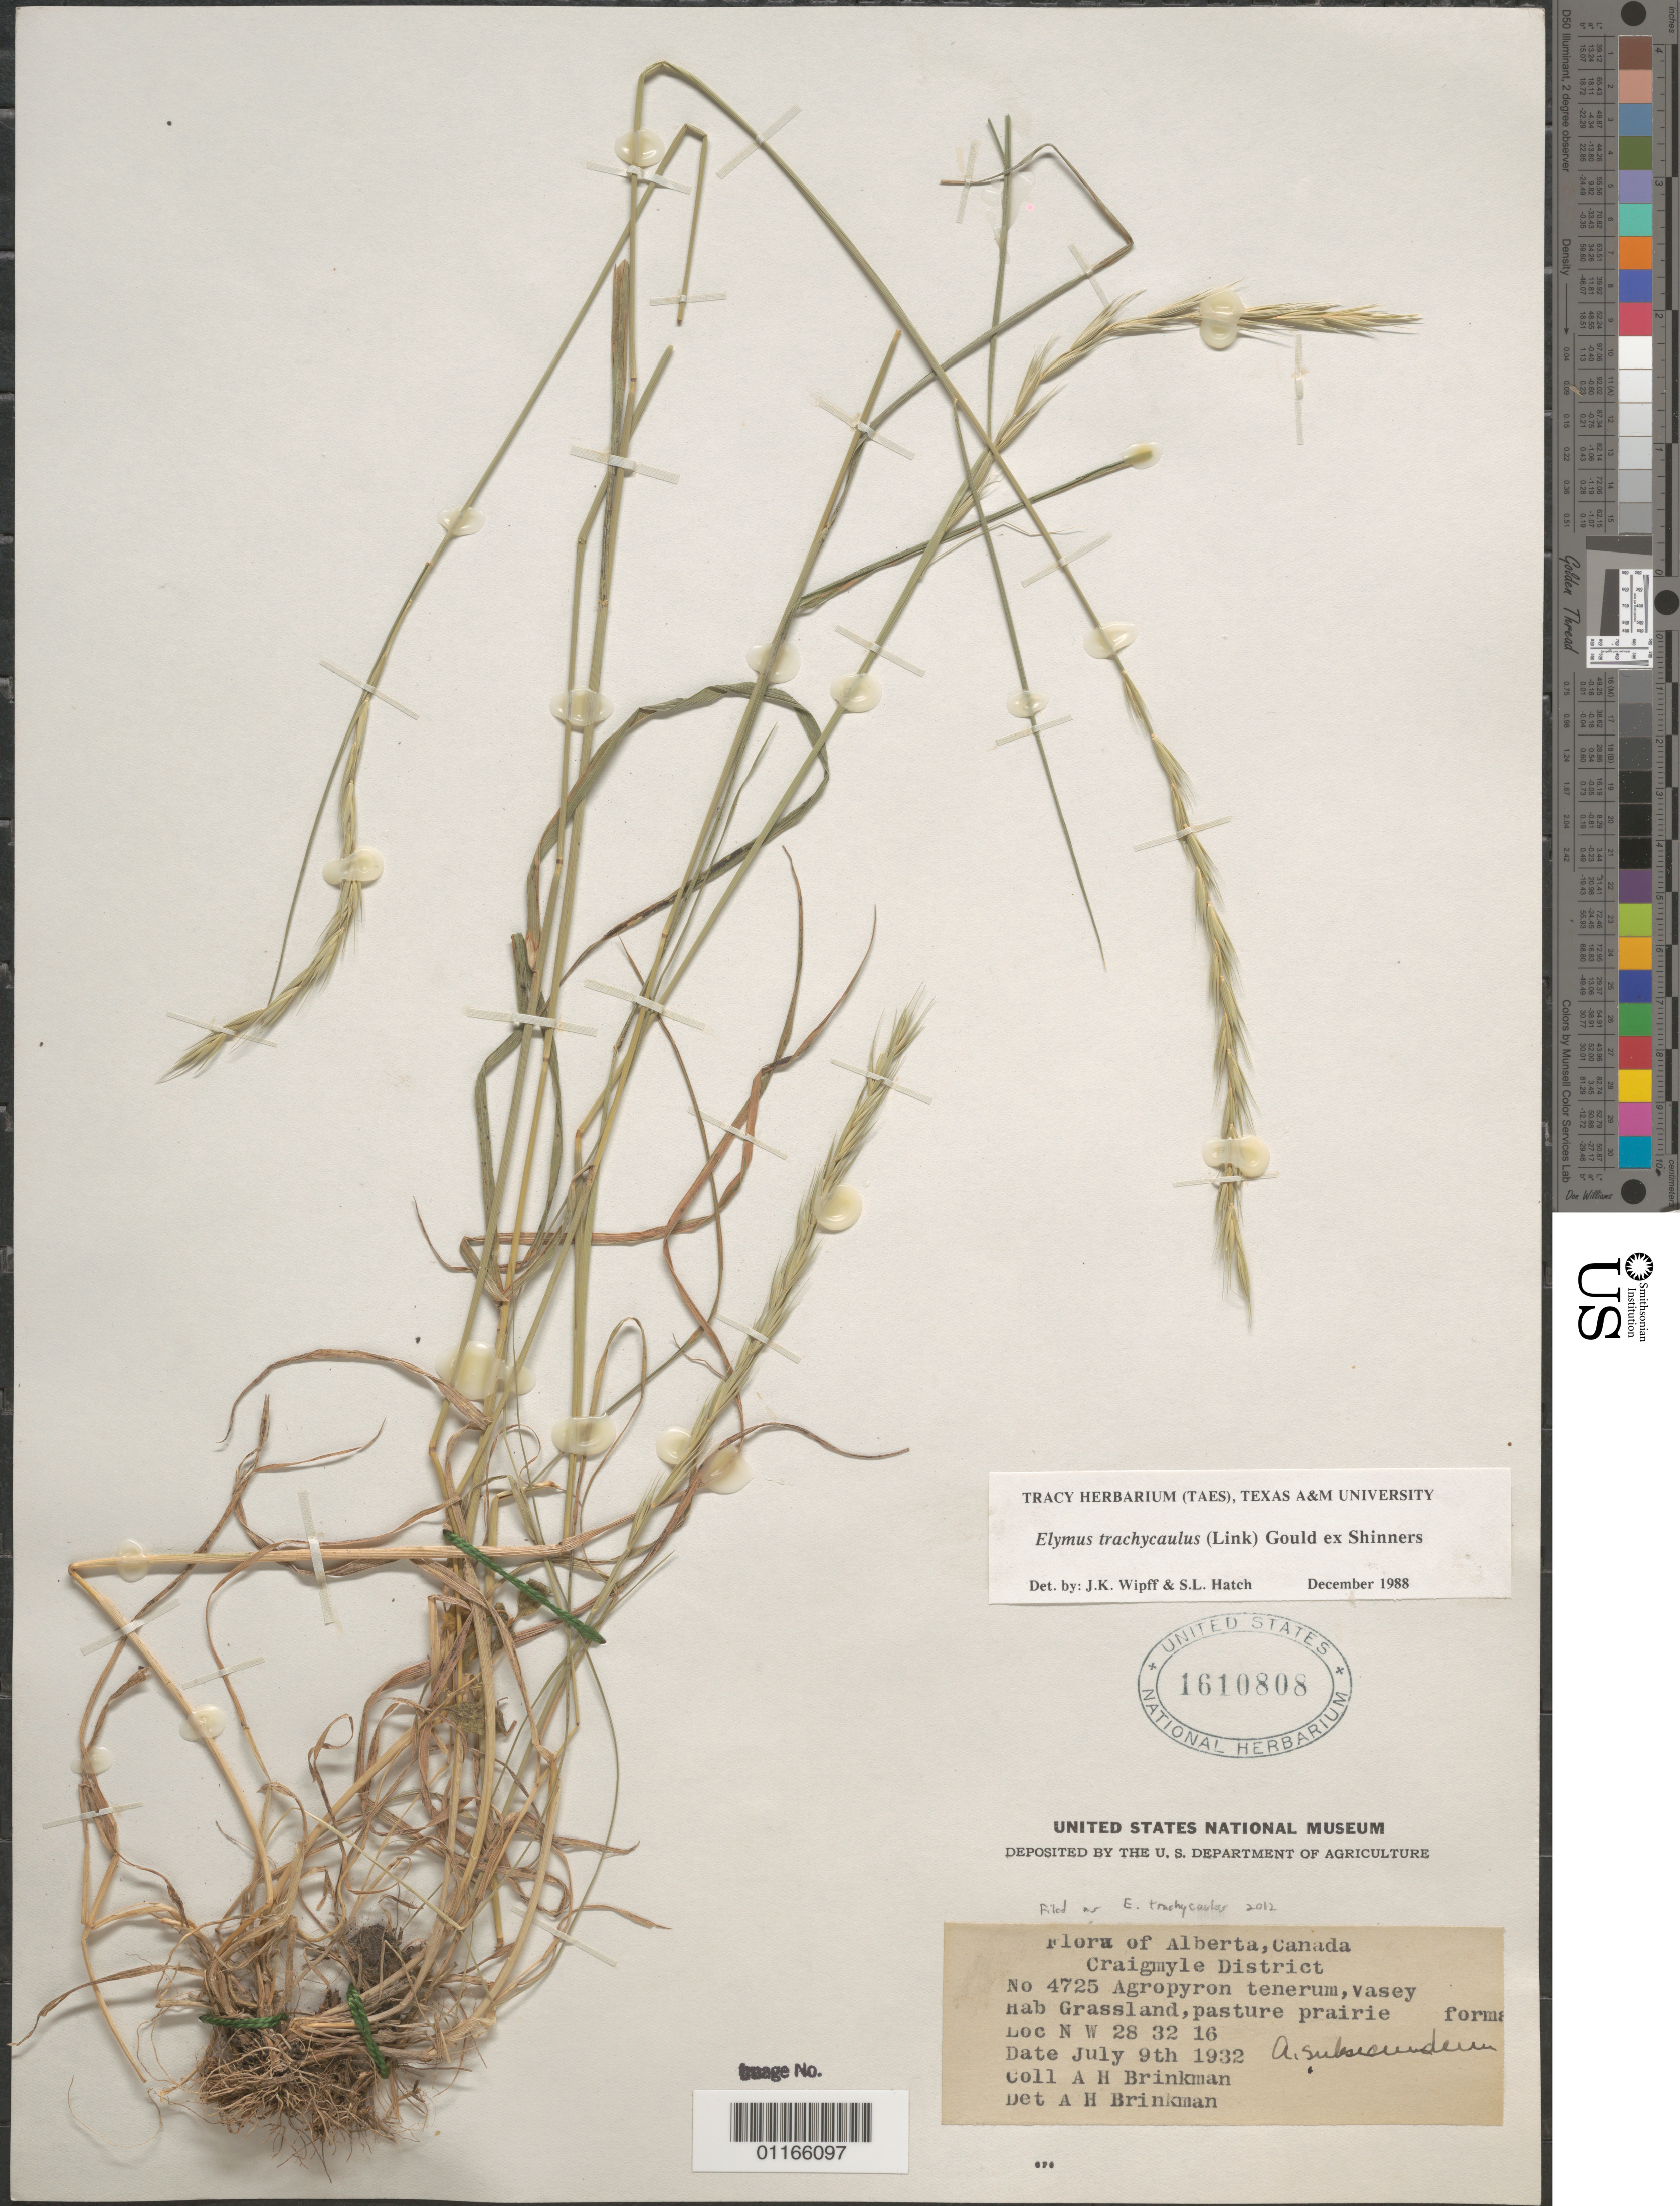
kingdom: Plantae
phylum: Tracheophyta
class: Liliopsida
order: Poales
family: Poaceae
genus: Elymus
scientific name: Elymus trachycaulus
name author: (Link) Gould ex Shinners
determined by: Wipff, J. K.; Hatch, S. L.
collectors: A. Brinkman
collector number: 4725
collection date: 1932-07-09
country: Canada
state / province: Alberta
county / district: Craigmyle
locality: Loc N W 28 32 16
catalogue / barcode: US 1610808